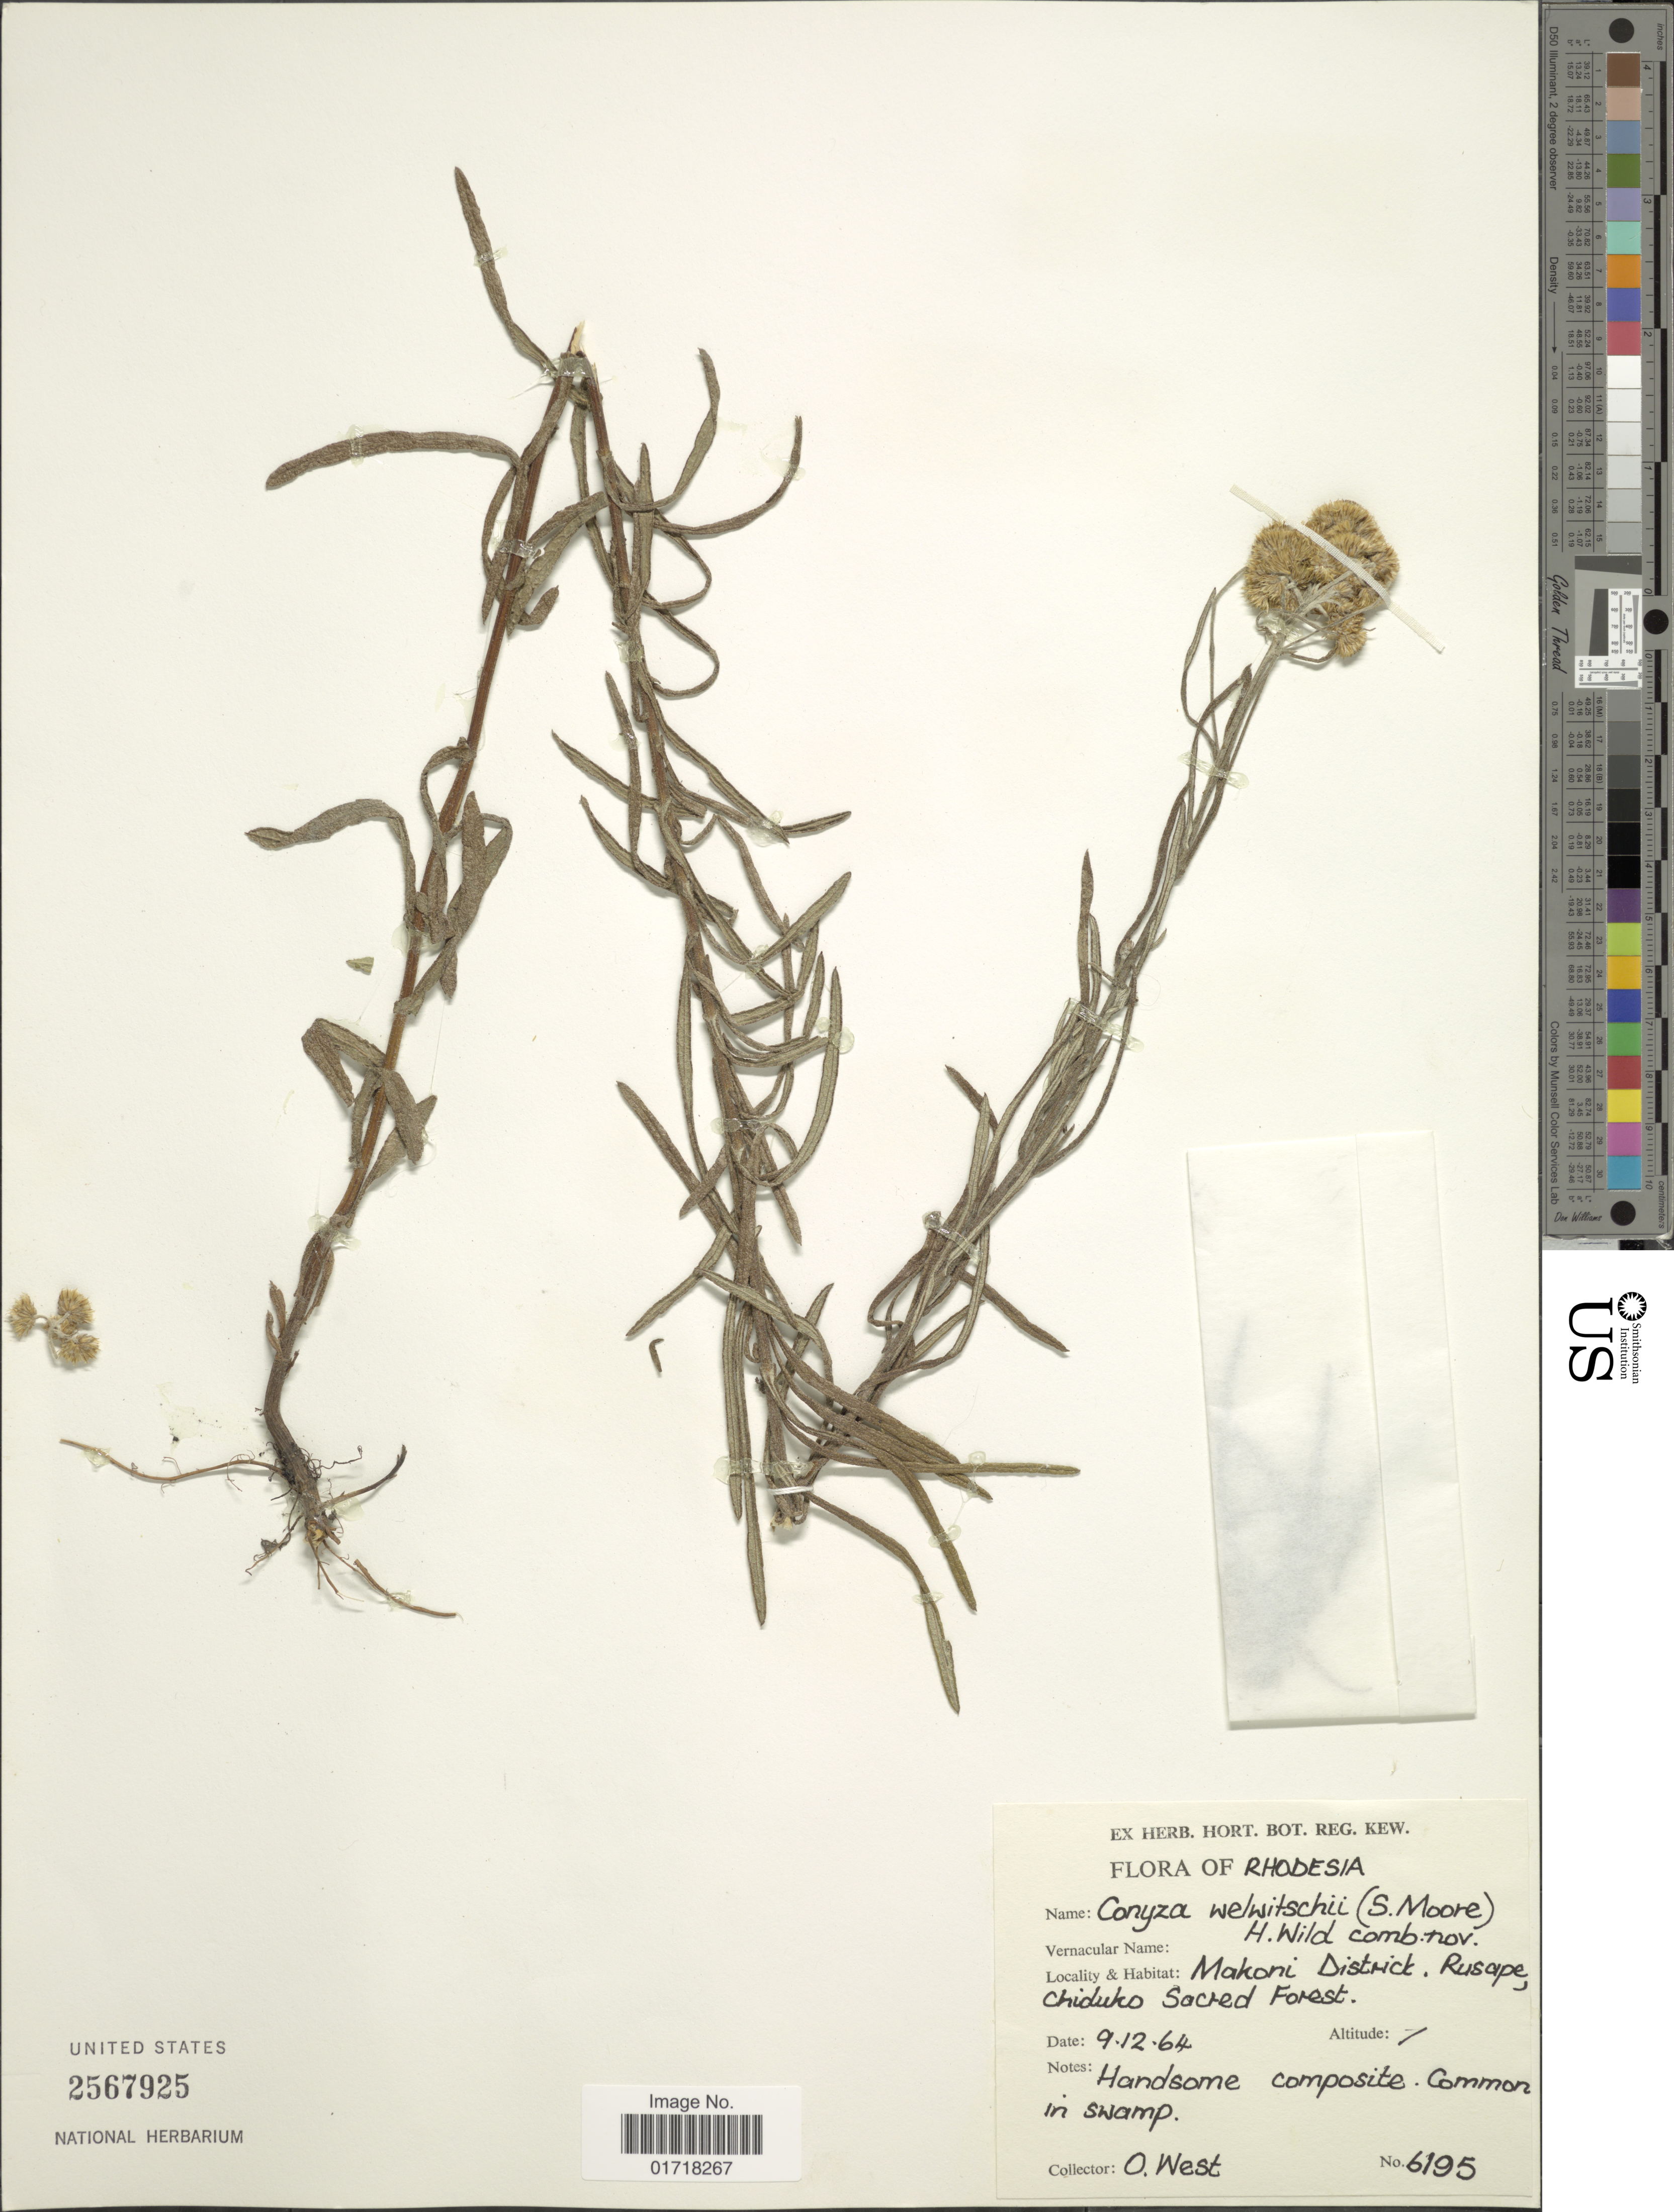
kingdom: Plantae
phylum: Tracheophyta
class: Magnoliopsida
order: Asterales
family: Asteraceae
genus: Conyza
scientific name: Conyza welwitschii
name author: (S. Moore) Willd.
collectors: O. West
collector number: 6195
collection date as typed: Transcribed d/m/y: 9/12/64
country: Zimbabwe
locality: Rhodesia, Makoni District, Rusape, Chiduko Sacred Forest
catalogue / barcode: US 2567925